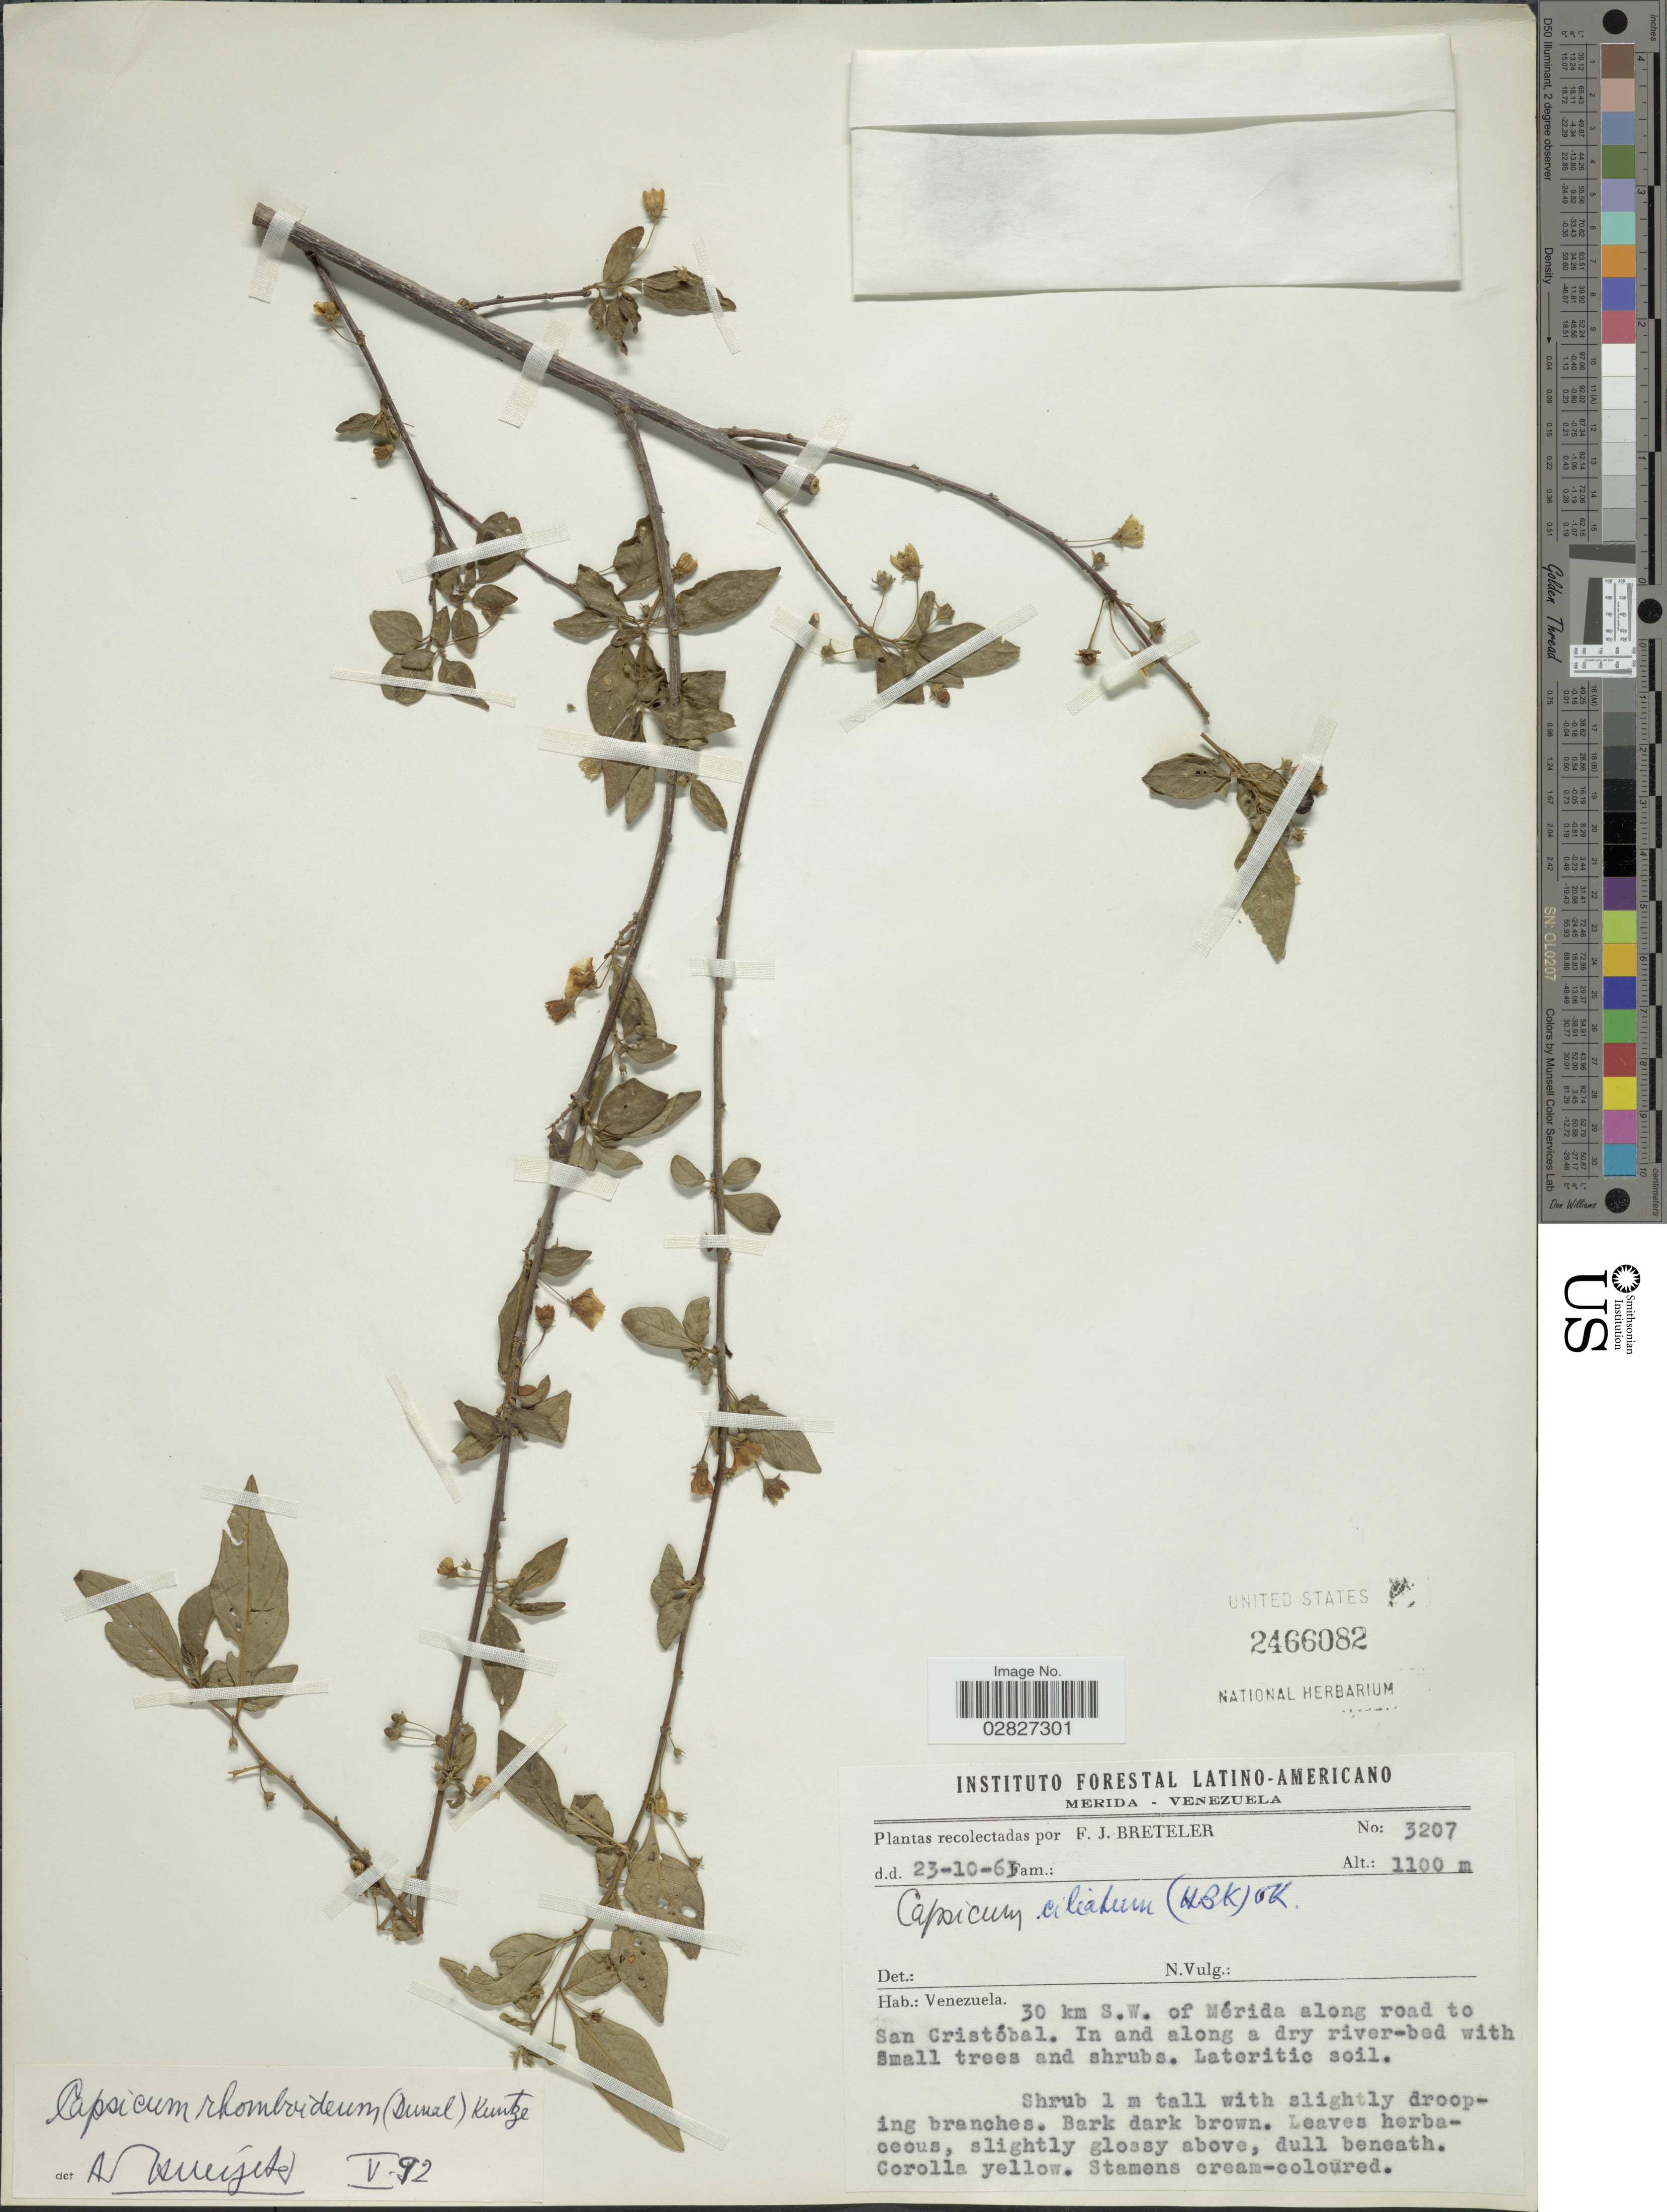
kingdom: Plantae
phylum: Tracheophyta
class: Magnoliopsida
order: Solanales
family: Solanaceae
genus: Capsicum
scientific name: Capsicum rhomboideum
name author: (Humb. & Bonpl. ex Dunal) Kuntze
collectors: F. J. Breteler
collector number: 3207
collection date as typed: Transcribed d/m/y: 23/10/63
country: Venezuela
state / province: Mérida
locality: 30 km S.W. of Mérida along road to San Cristóbal.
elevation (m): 1100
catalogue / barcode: US 2466082